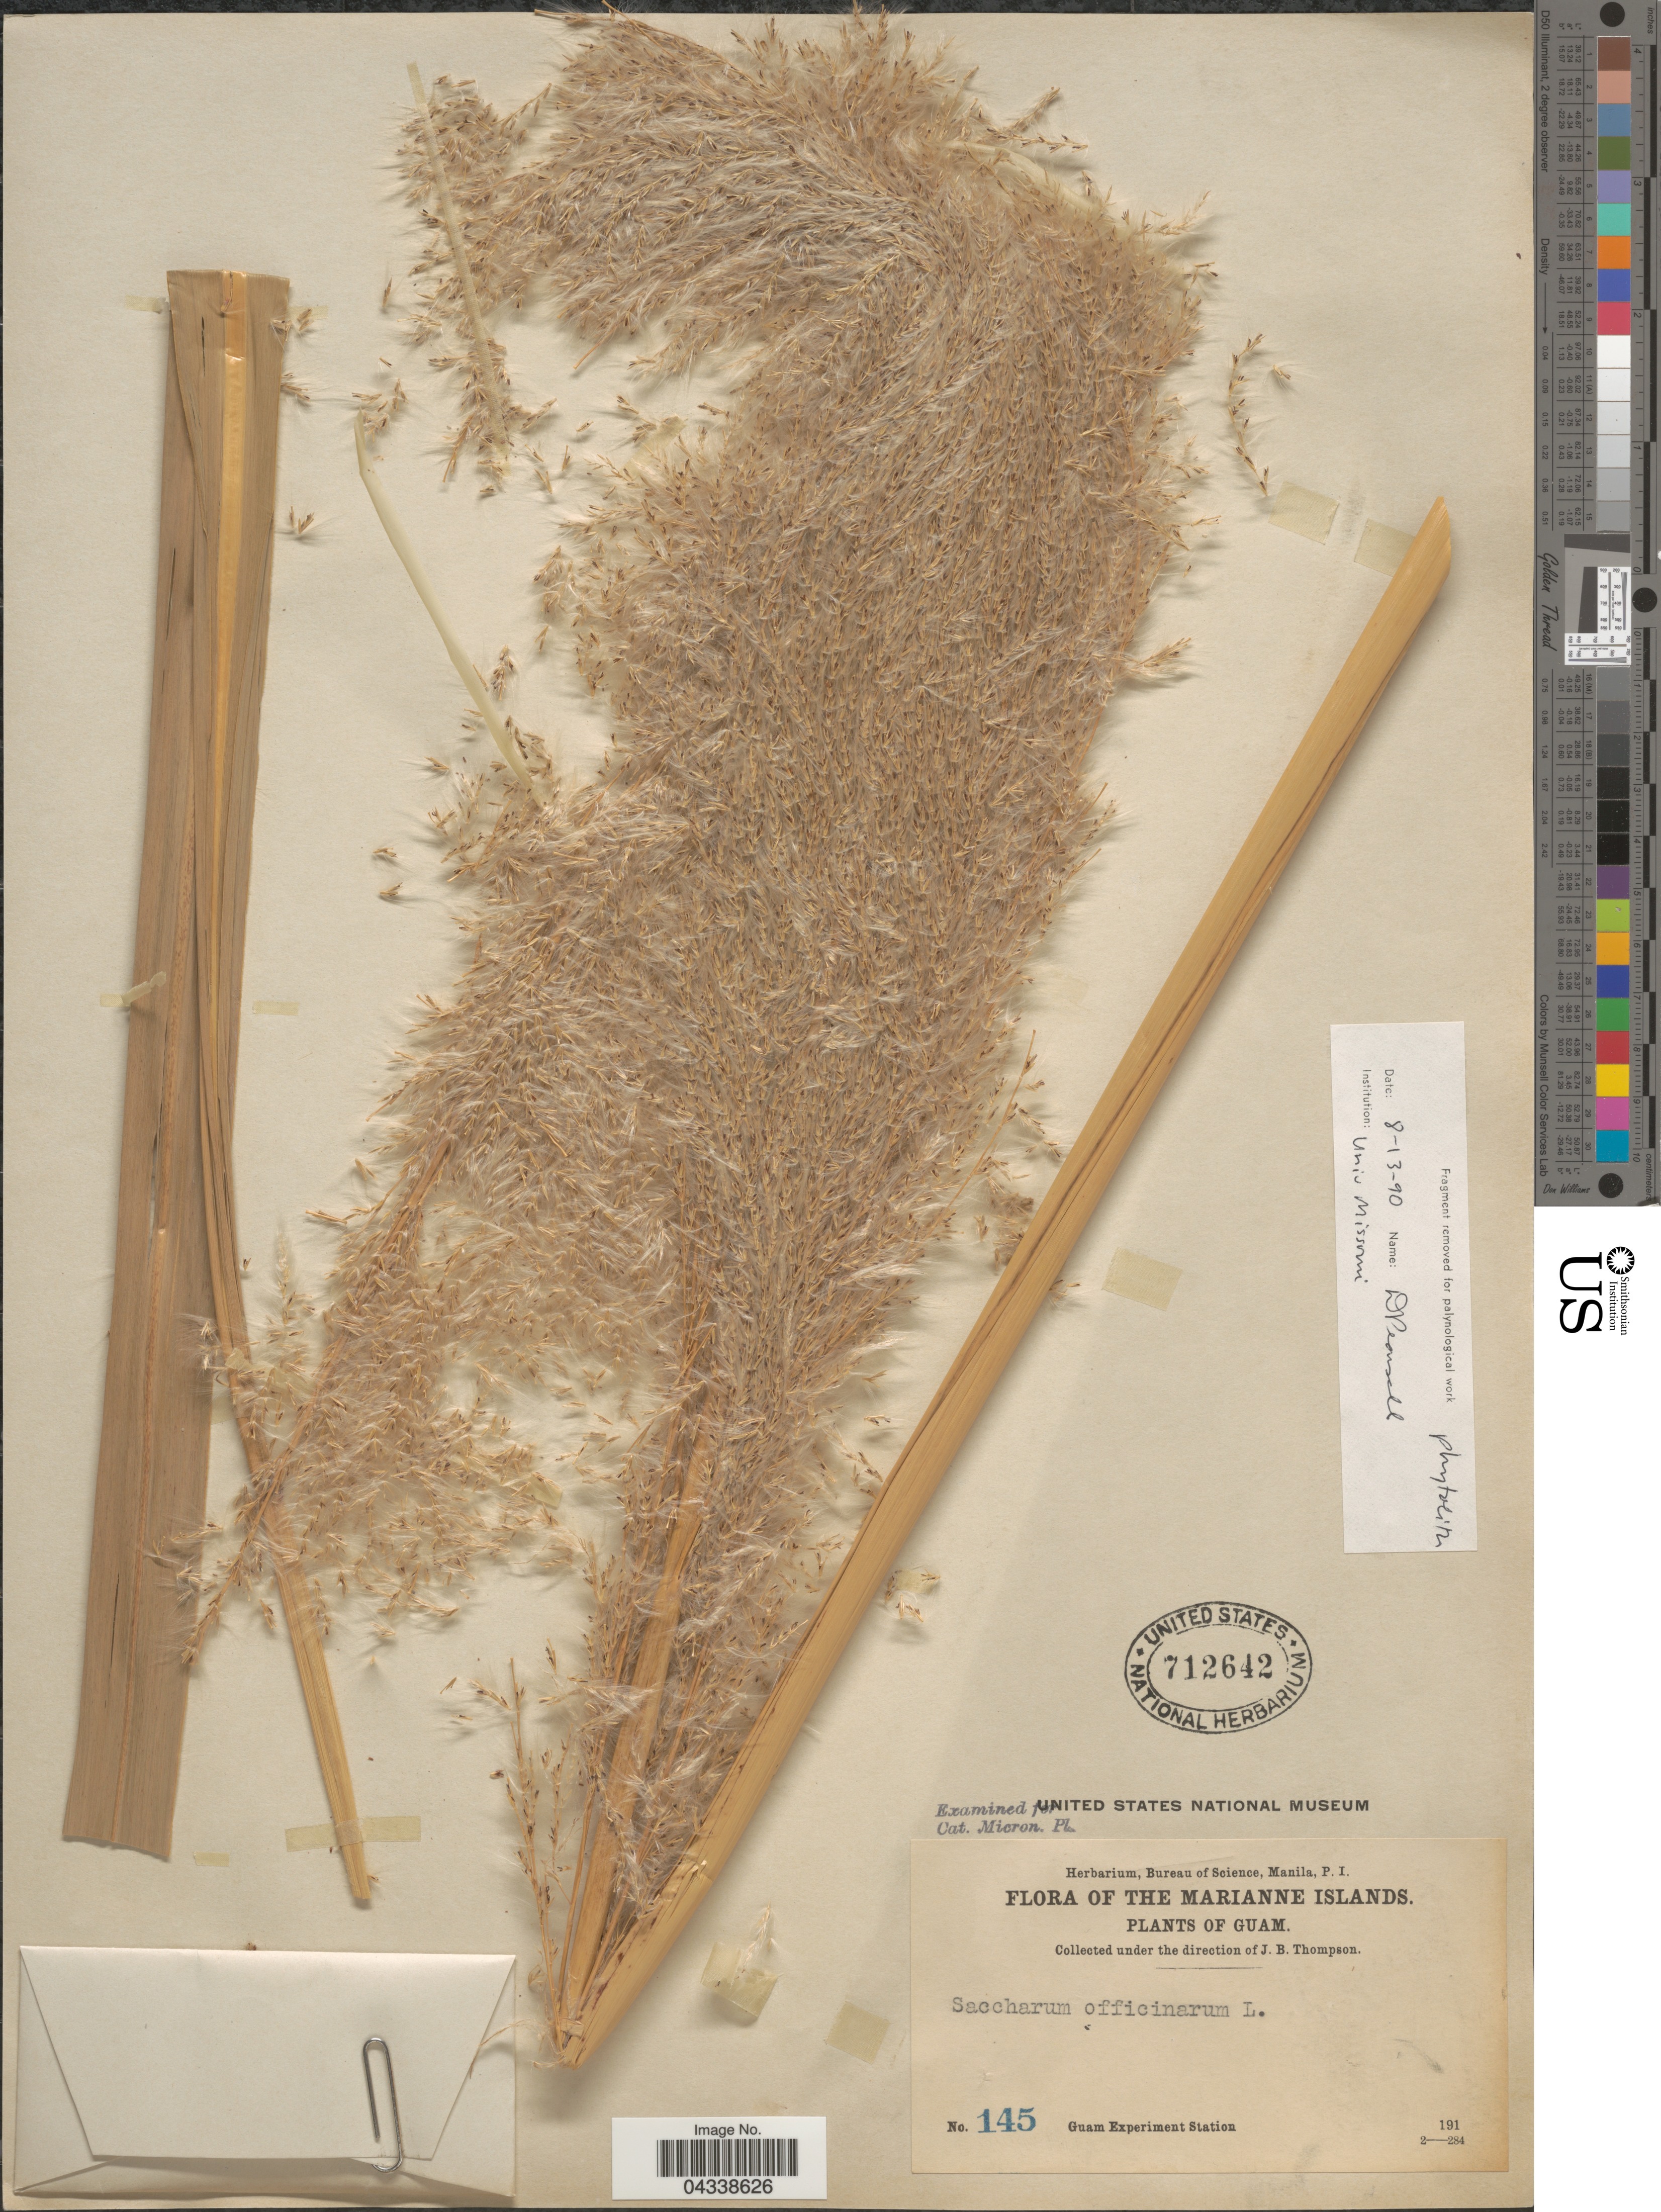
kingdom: Plantae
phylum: Tracheophyta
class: Liliopsida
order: Poales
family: Poaceae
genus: Saccharum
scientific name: Saccharum officinarum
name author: L.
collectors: Guam Exp. Sta.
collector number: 145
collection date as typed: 191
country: Guam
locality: The Marianne Islands.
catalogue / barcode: US 712642